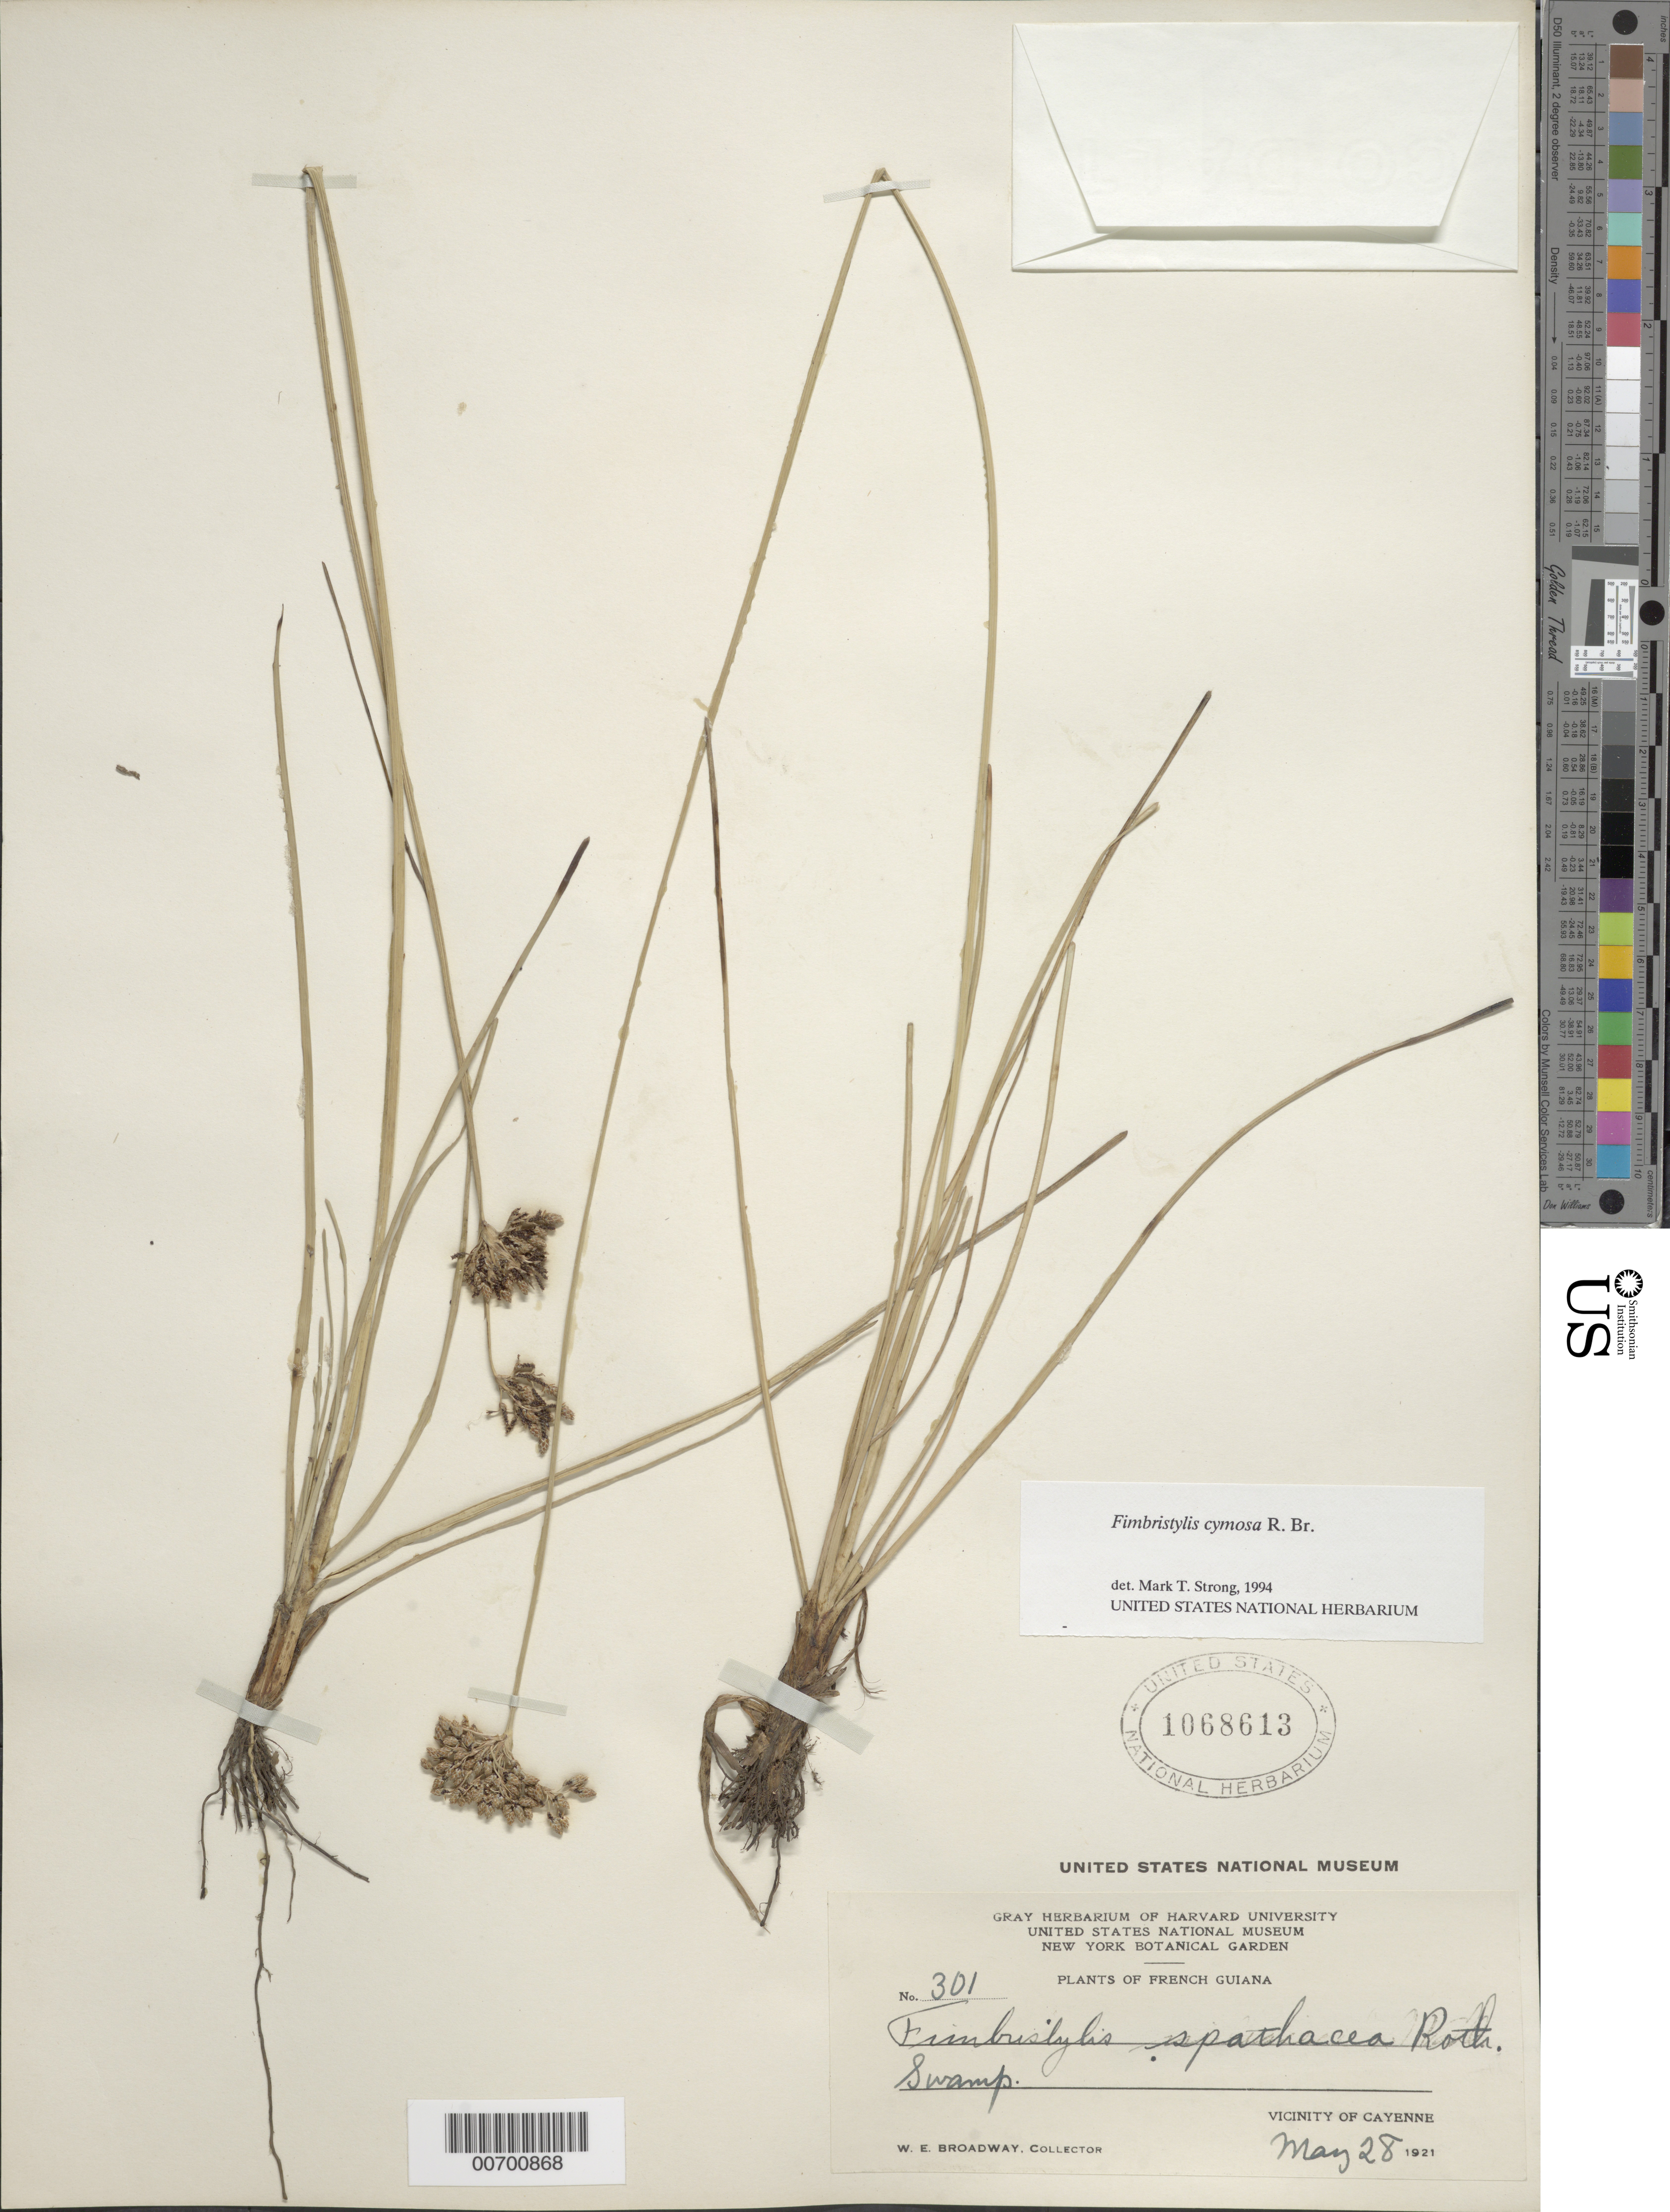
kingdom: Plantae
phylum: Tracheophyta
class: Liliopsida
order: Poales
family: Cyperaceae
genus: Fimbristylis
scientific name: Fimbristylis cymosa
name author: R. Br.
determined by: Strong, M. T., (US), Smithsonian Institution - National Museum of Natural History (UNITED STATES)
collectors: W. E. Broadway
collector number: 301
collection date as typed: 28-May-21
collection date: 1921-05-28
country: French Guiana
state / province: Cayenne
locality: Cayenne, vic.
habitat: Swamp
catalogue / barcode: US 1068613